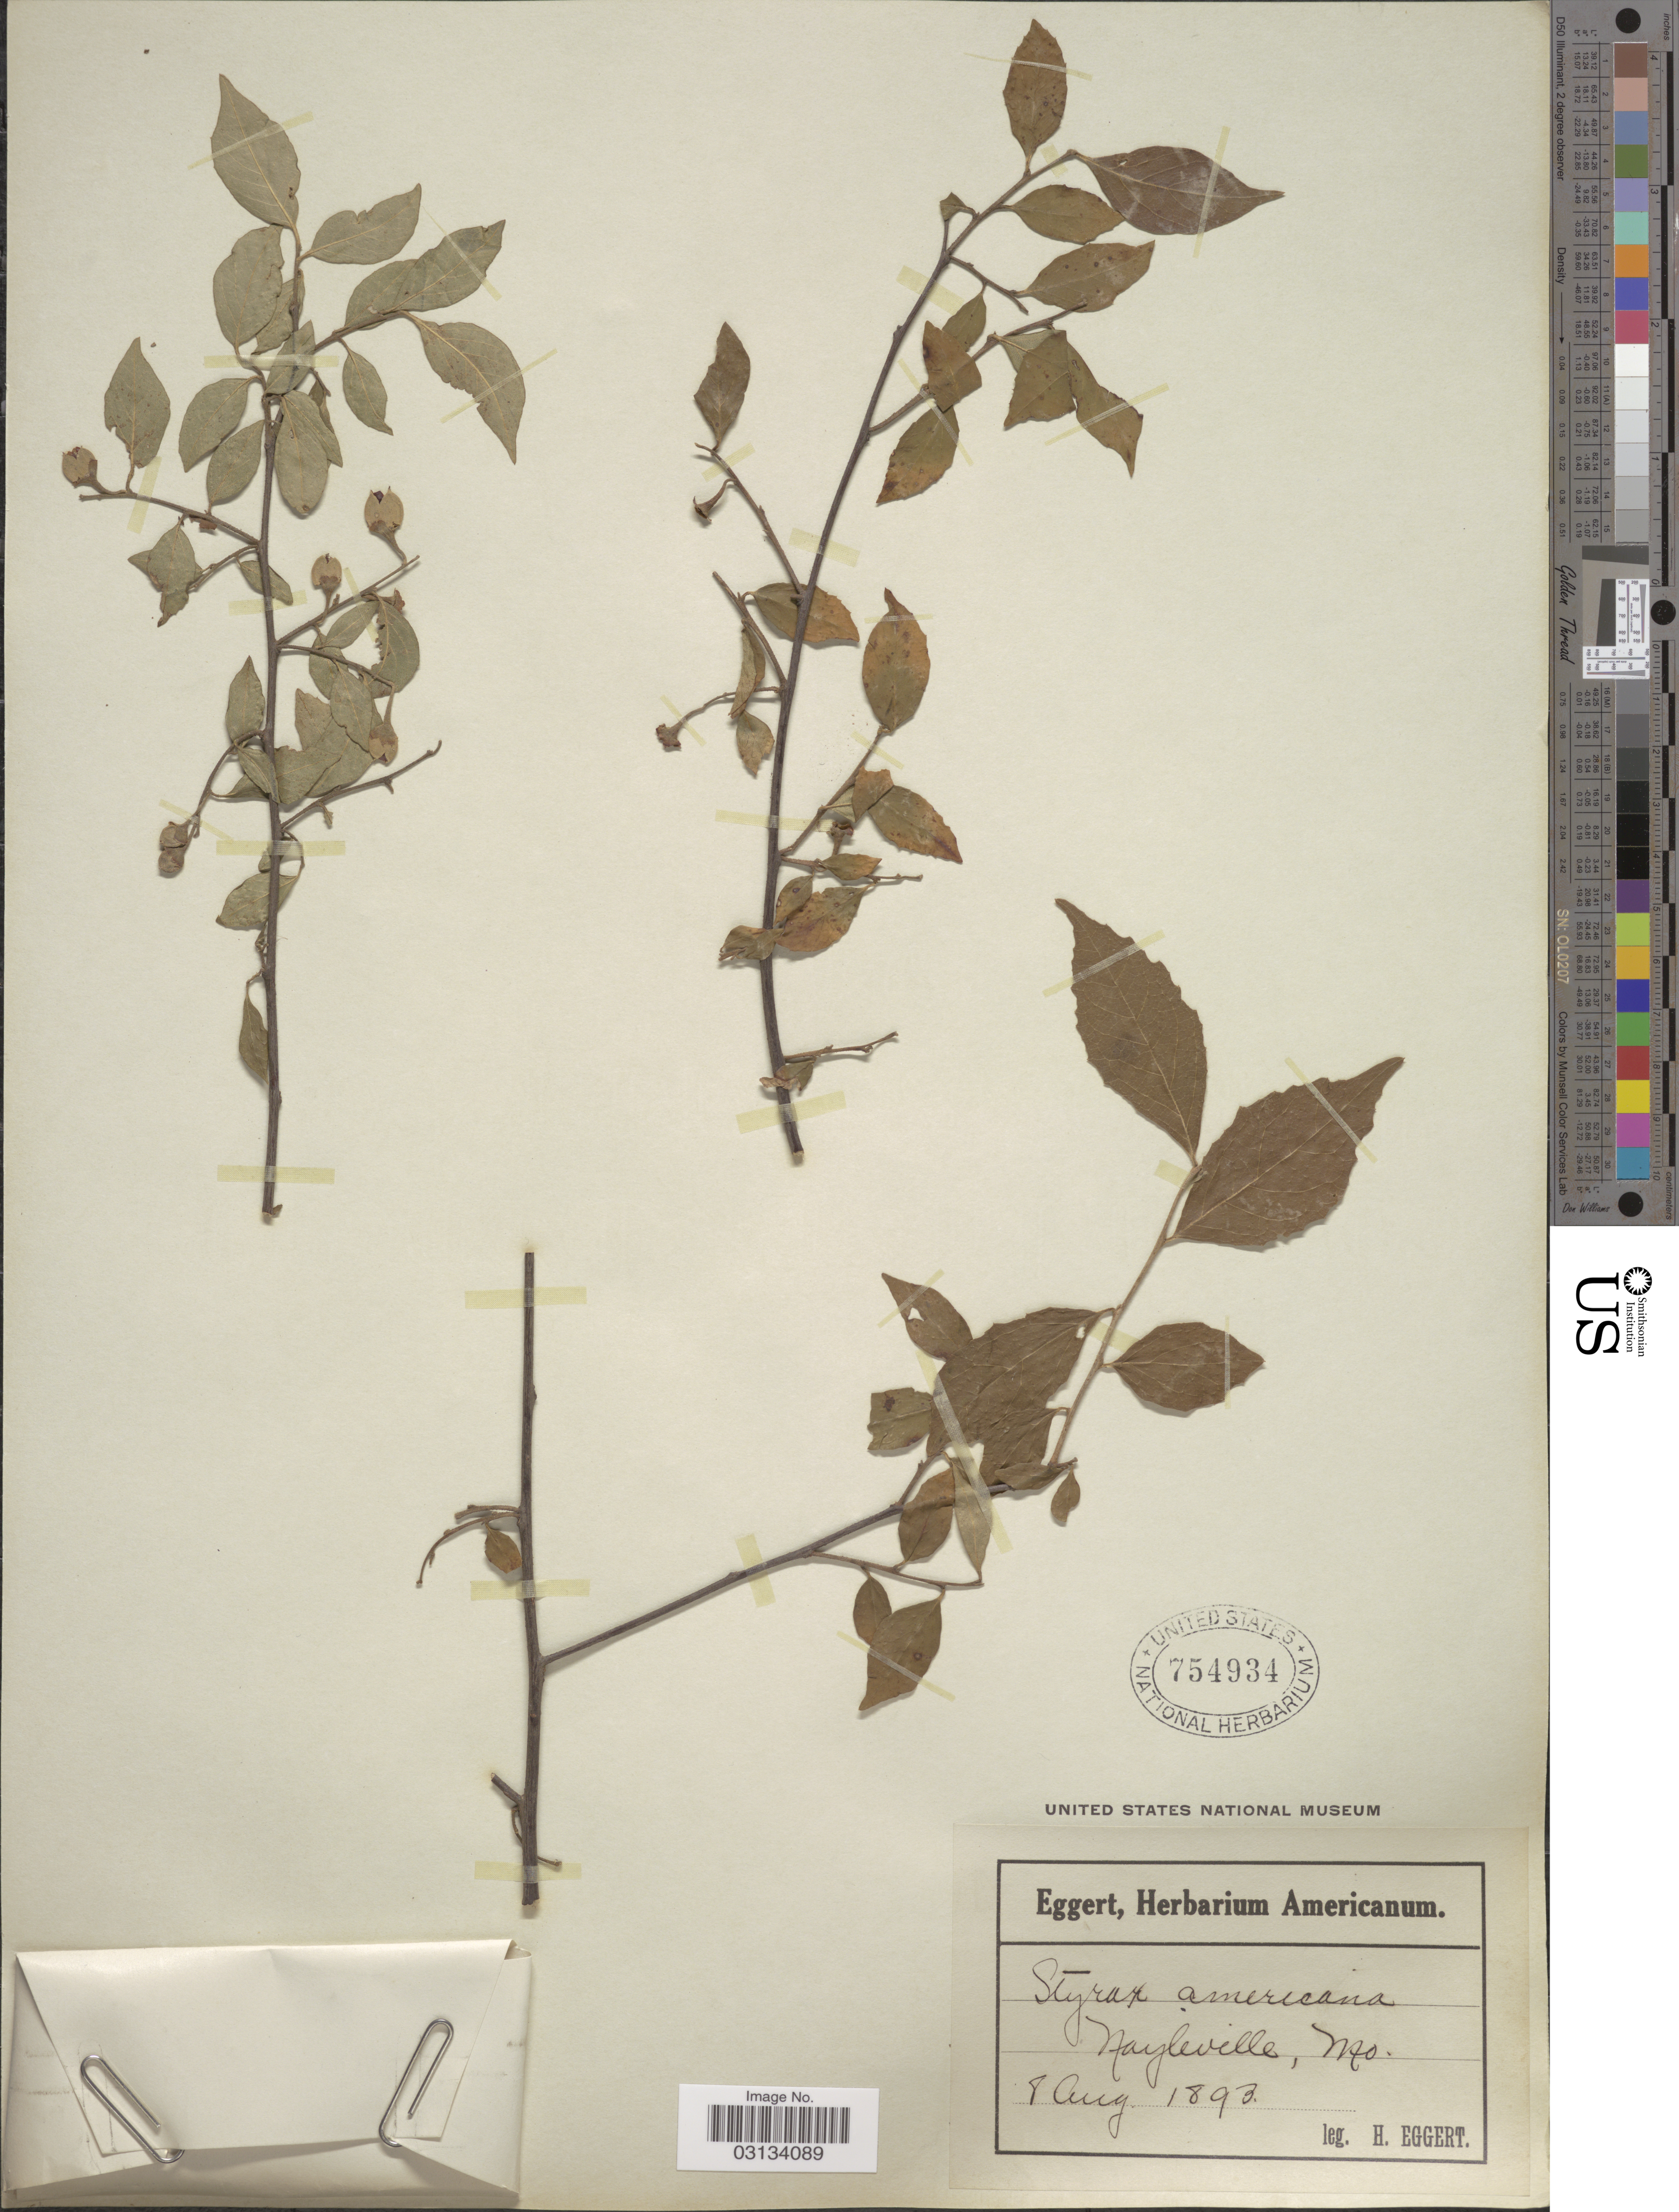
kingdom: Plantae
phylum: Tracheophyta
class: Magnoliopsida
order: Ericales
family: Styracaceae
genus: Styrax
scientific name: Styrax americanus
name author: Lam.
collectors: H. Eggert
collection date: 1893-08-08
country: United States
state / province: Missouri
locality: Nayleville, Mo.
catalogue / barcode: US 754934